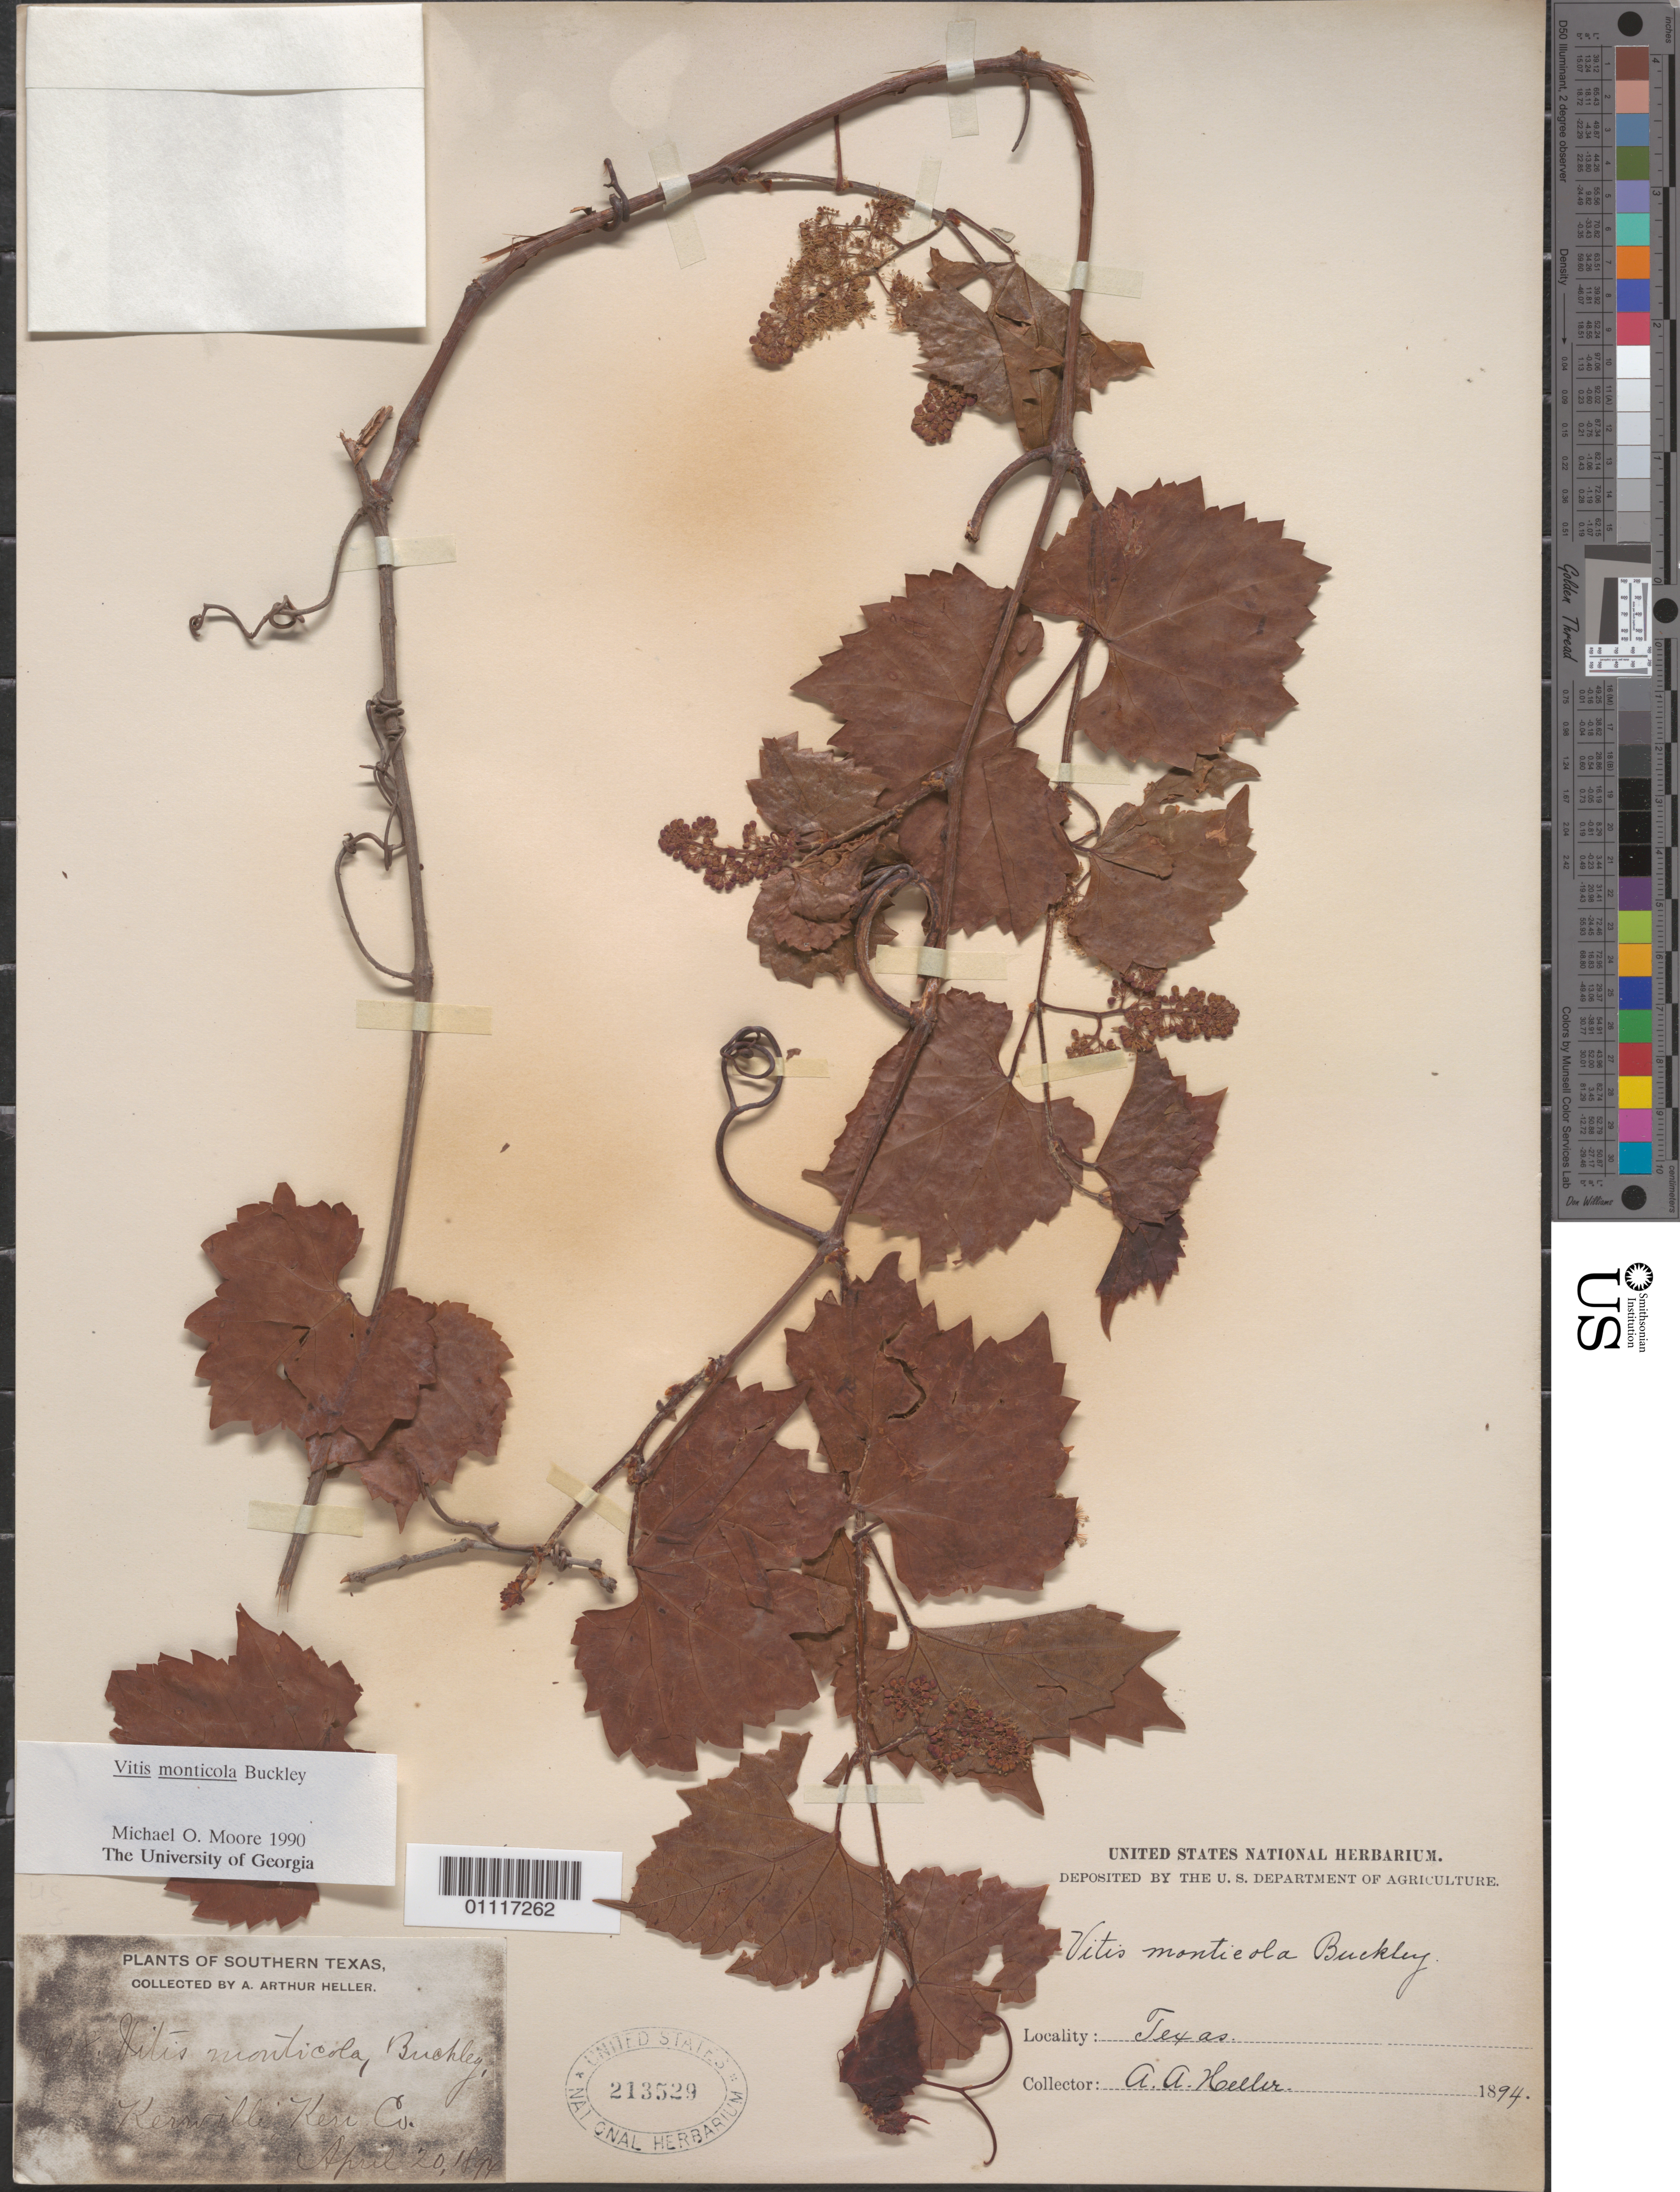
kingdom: Plantae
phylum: Tracheophyta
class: Magnoliopsida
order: Vitales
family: Vitaceae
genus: Vitis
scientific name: Vitis monticola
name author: Buckley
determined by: Moore, M. O.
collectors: A. A. Heller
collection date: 1894-04-20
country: United States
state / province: Texas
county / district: Kerr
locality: Kerrville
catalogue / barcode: US 213529